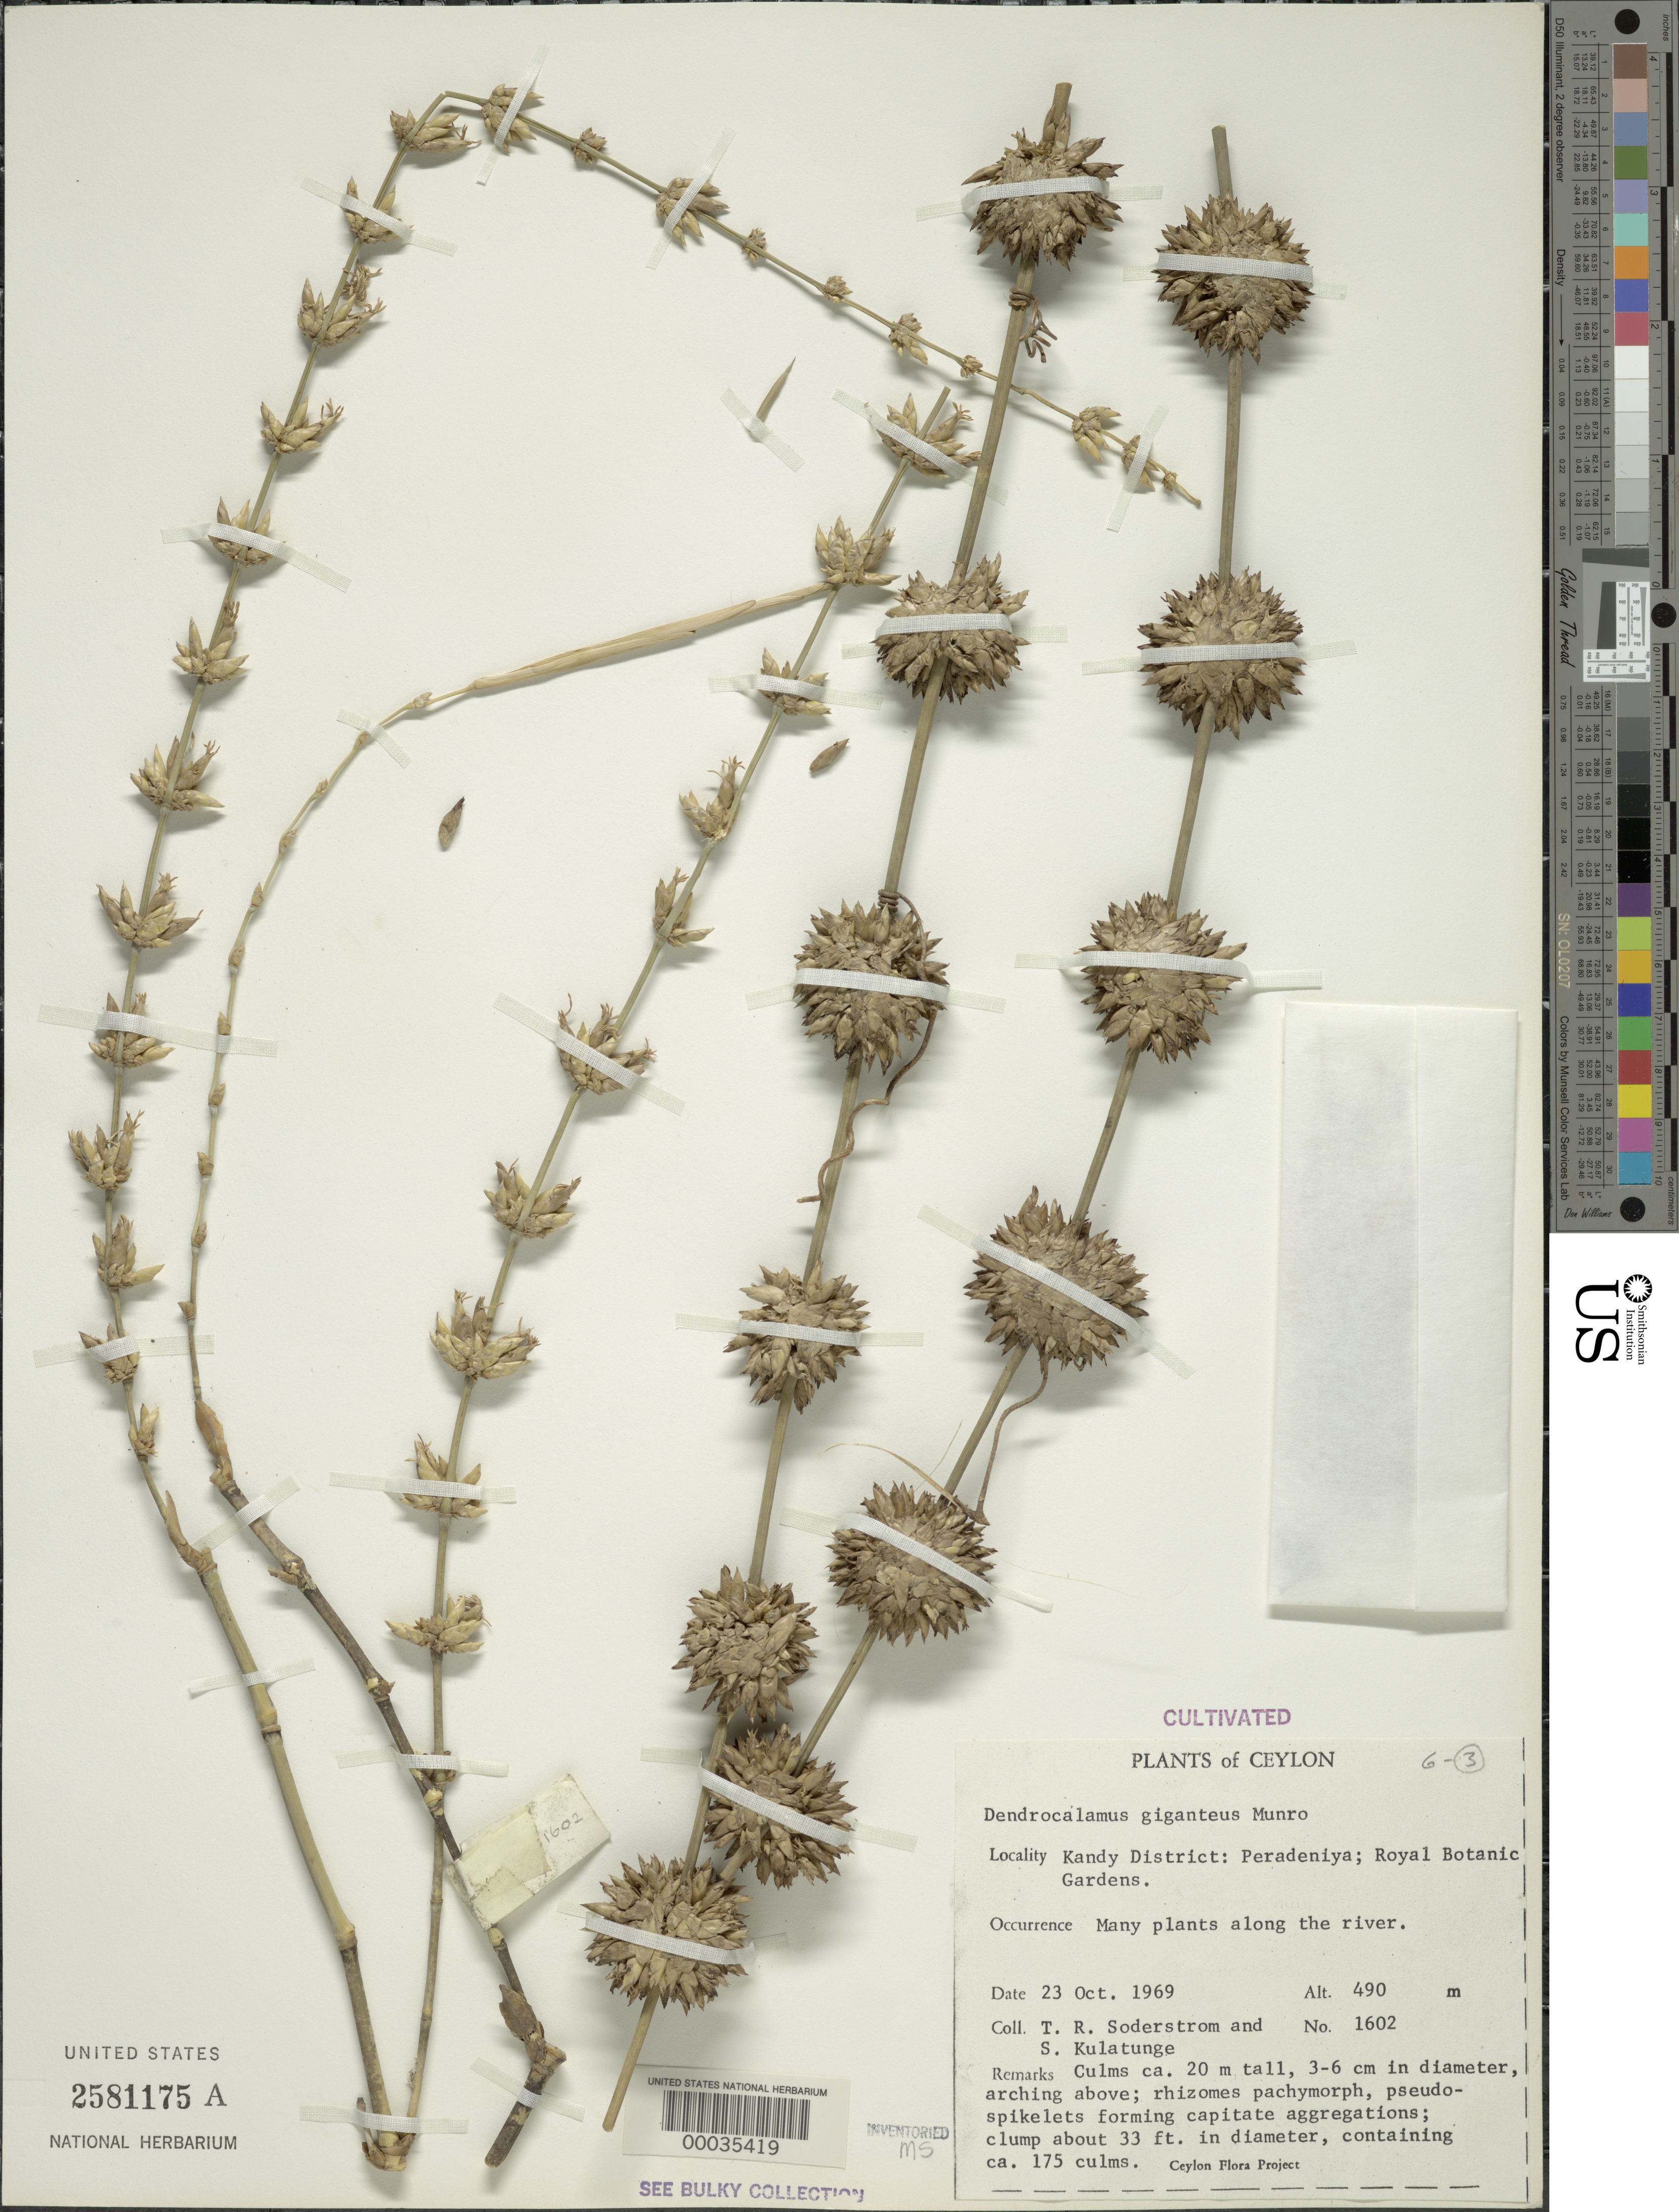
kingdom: Plantae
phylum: Tracheophyta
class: Liliopsida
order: Poales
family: Poaceae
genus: Dendrocalamus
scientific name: Dendrocalamus giganteus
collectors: T. R. Soderstrom & S. Kulatunge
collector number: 1602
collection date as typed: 23 Oct 1969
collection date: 1969-10-23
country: Sri Lanka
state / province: Central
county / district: Kandy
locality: Royal botanic gardens-peradenya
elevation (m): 490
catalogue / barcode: US 2581175A